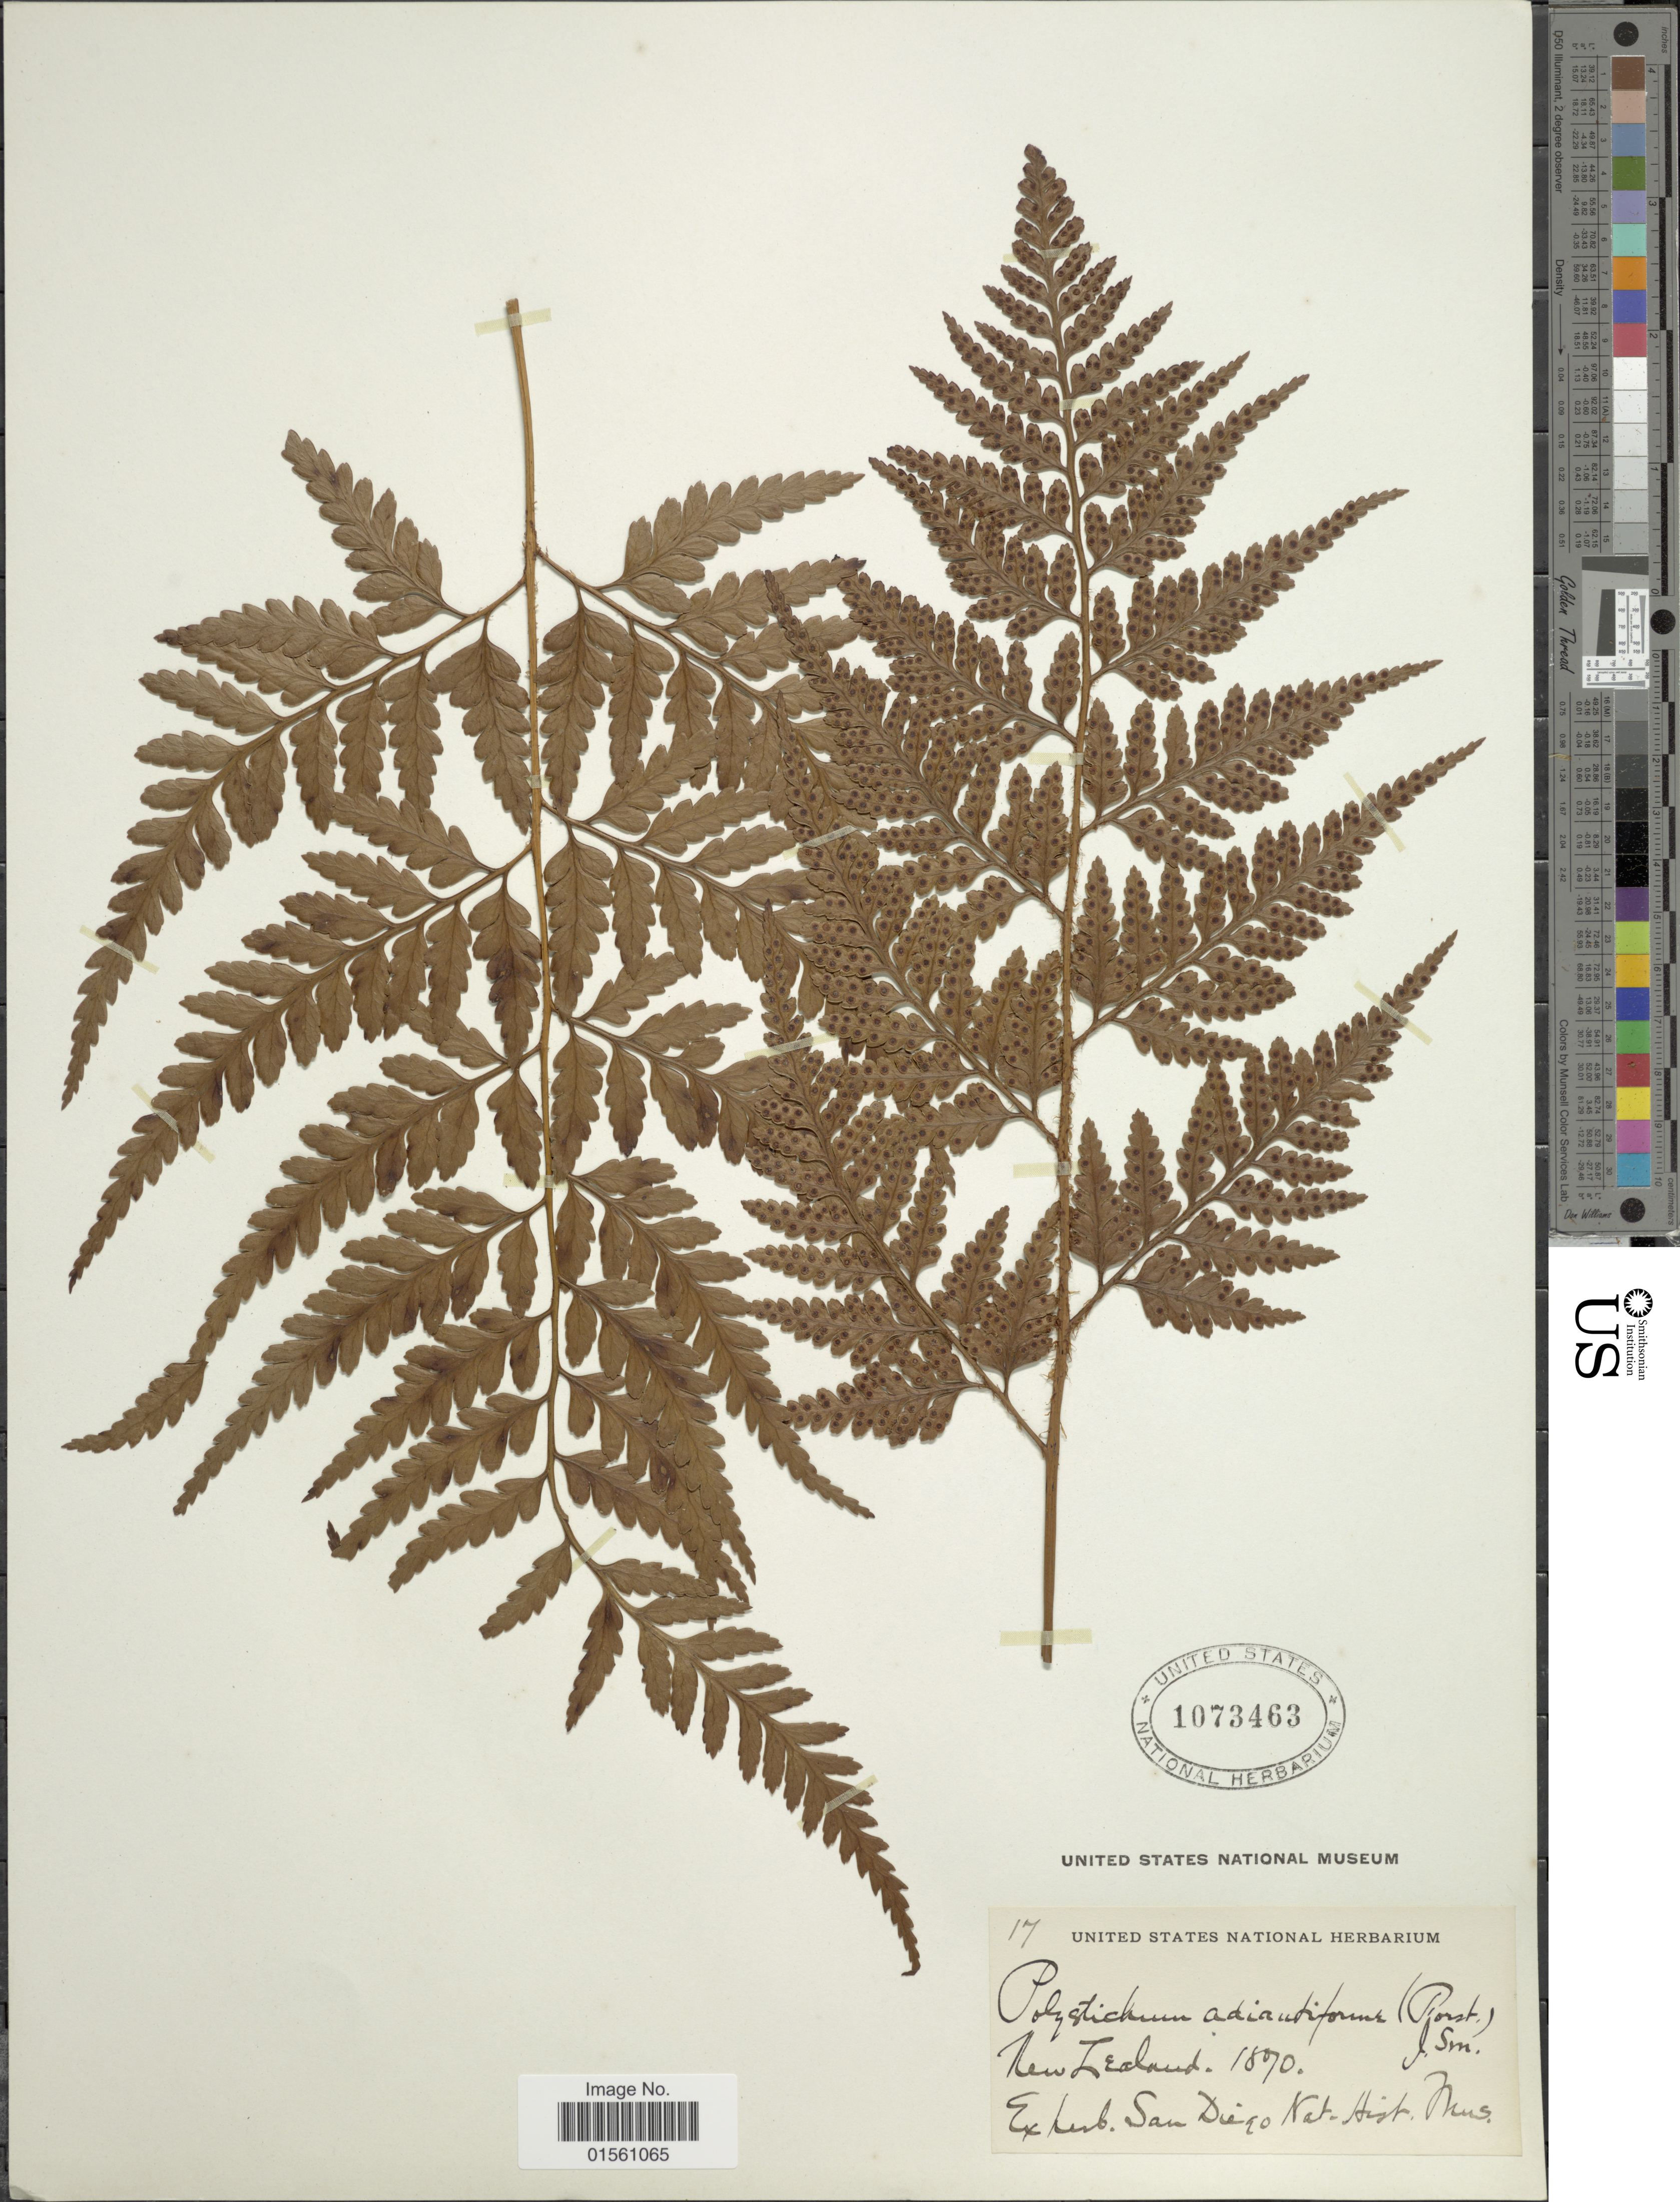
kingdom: Plantae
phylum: Tracheophyta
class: Polypodiopsida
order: Polypodiales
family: Dryopteridaceae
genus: Rumohra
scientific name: Rumohra adiantiformis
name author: (G. Forst.) Ching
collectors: ex herb. San Diego Nat Hist. Mus.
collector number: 17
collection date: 1890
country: New Zealand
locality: New Zealand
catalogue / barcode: US 1073463